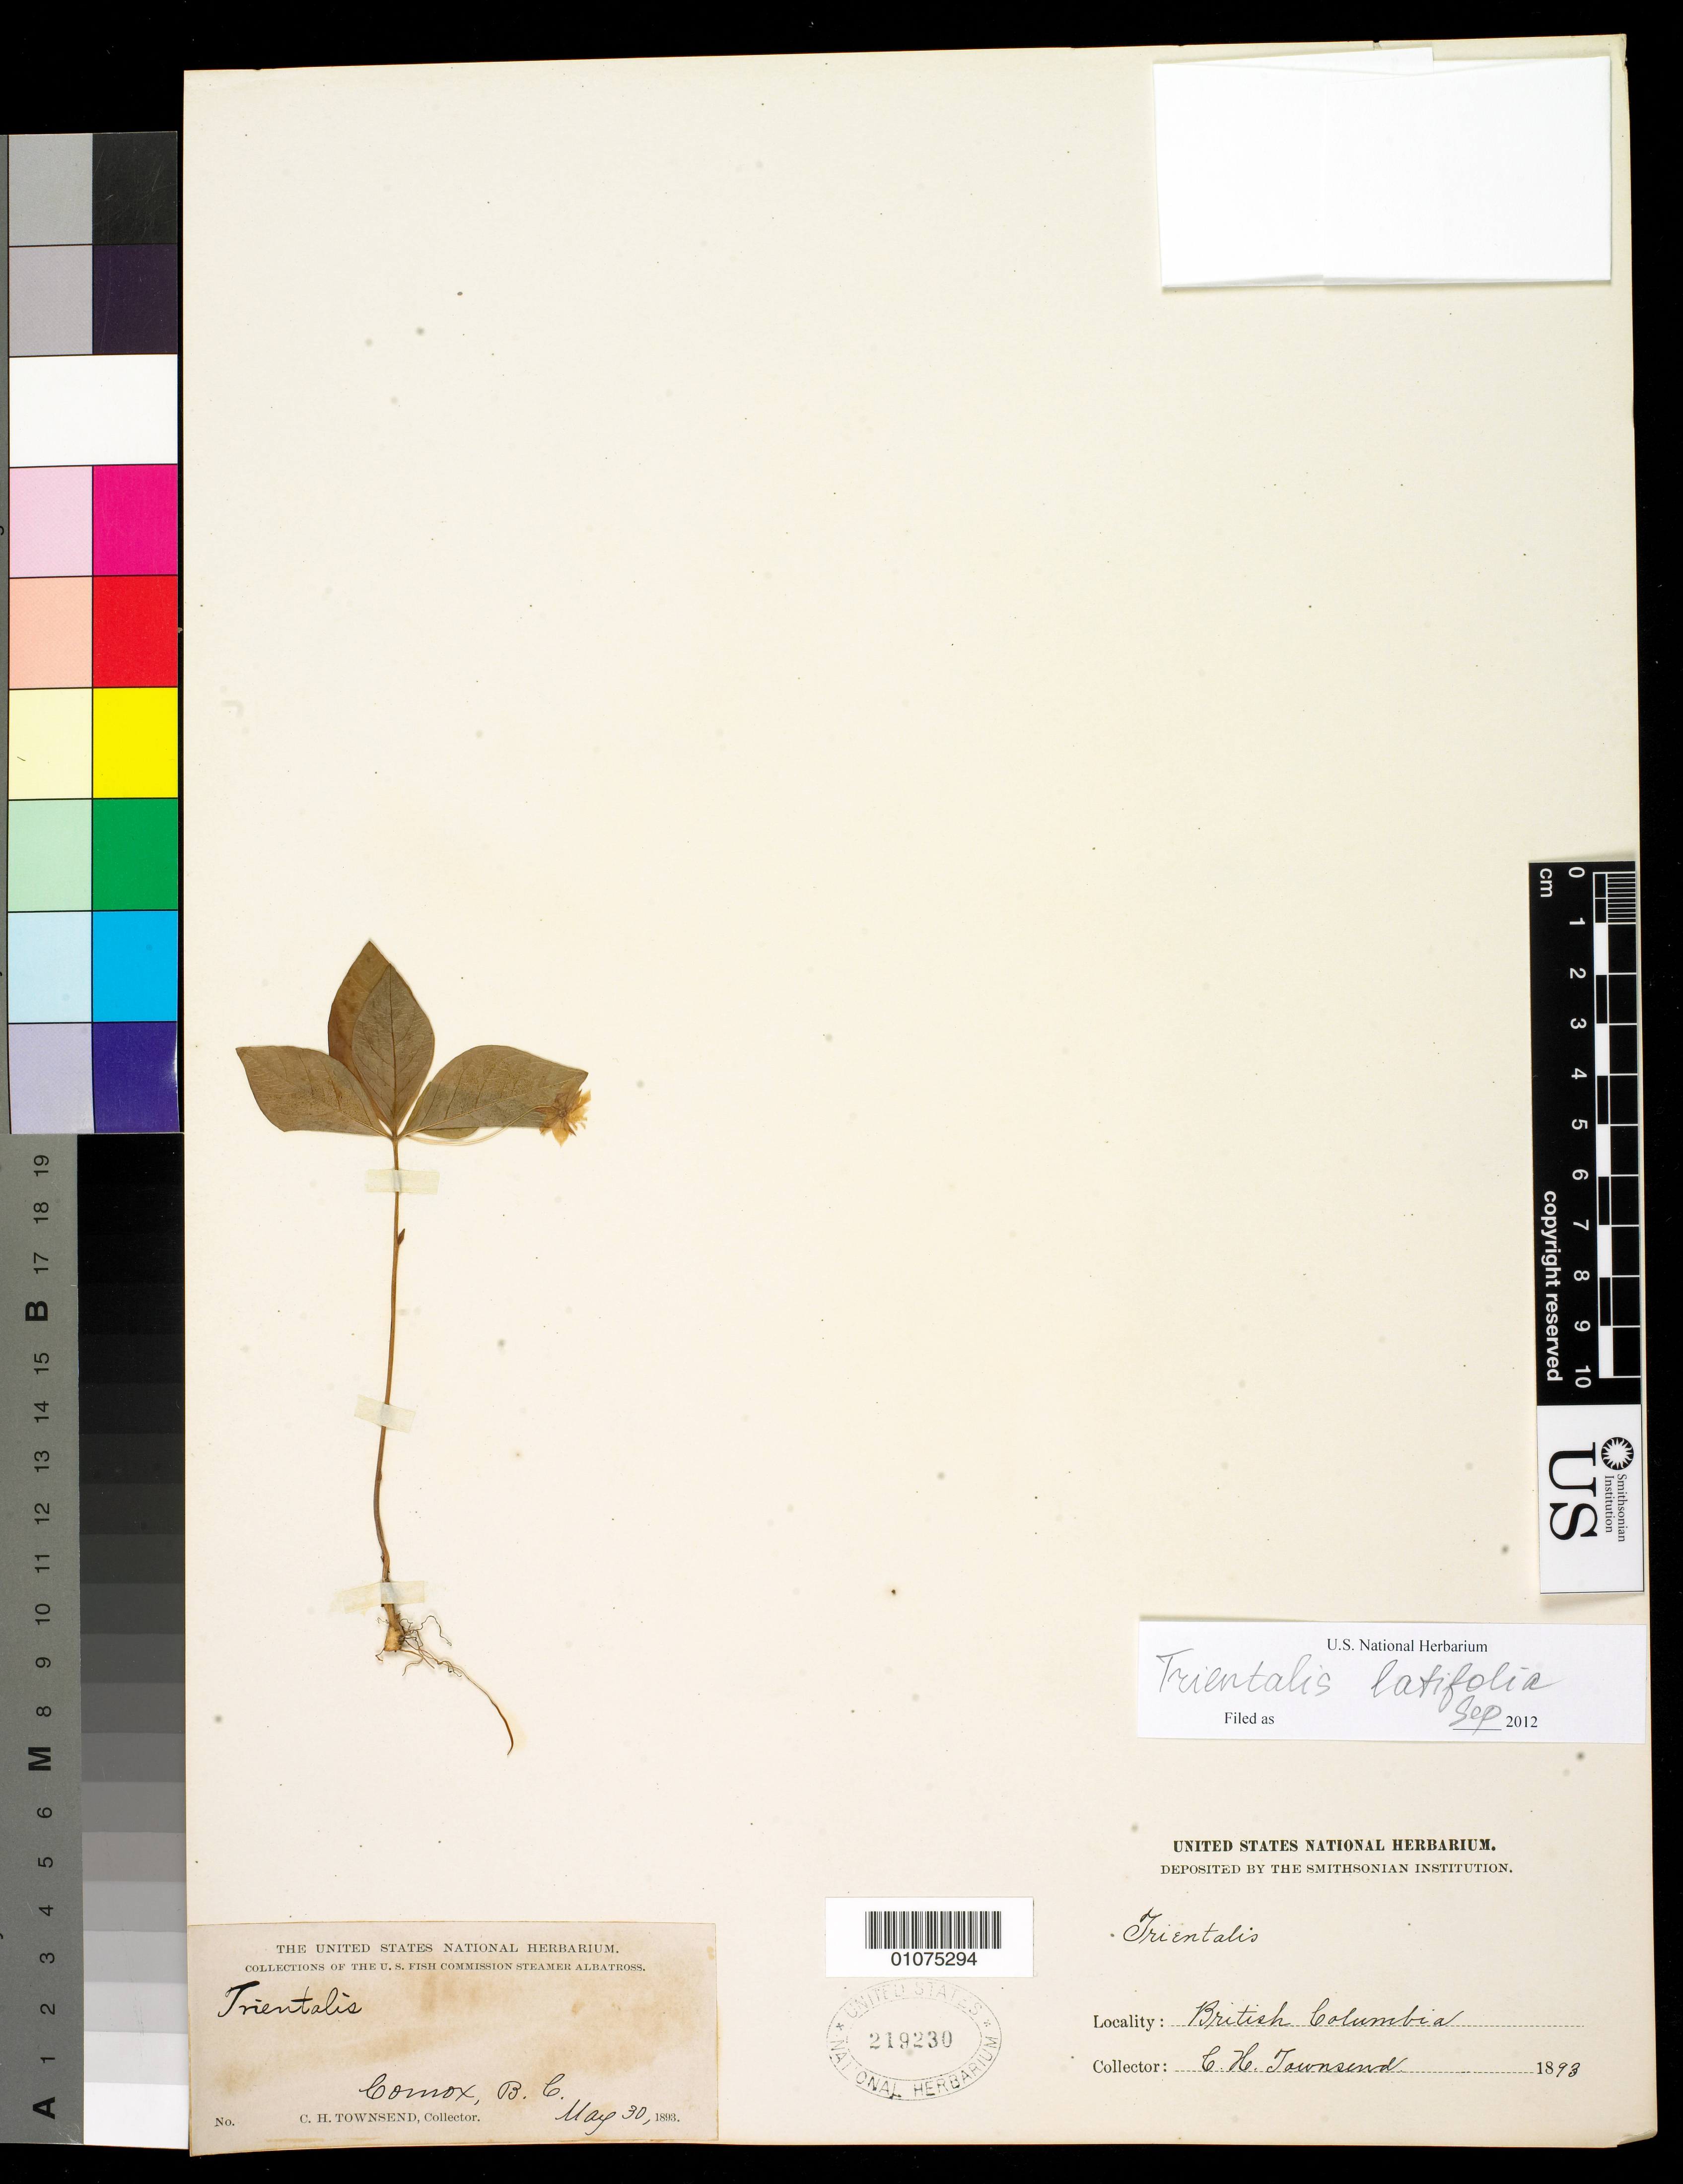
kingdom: Plantae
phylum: Tracheophyta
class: Magnoliopsida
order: Ericales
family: Primulaceae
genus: Trientalis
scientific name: Trientalis latifolia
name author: Hook.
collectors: C. H. Townsend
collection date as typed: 30 May 1893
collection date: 1893-05-30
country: Canada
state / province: British Columbia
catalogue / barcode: US 219230